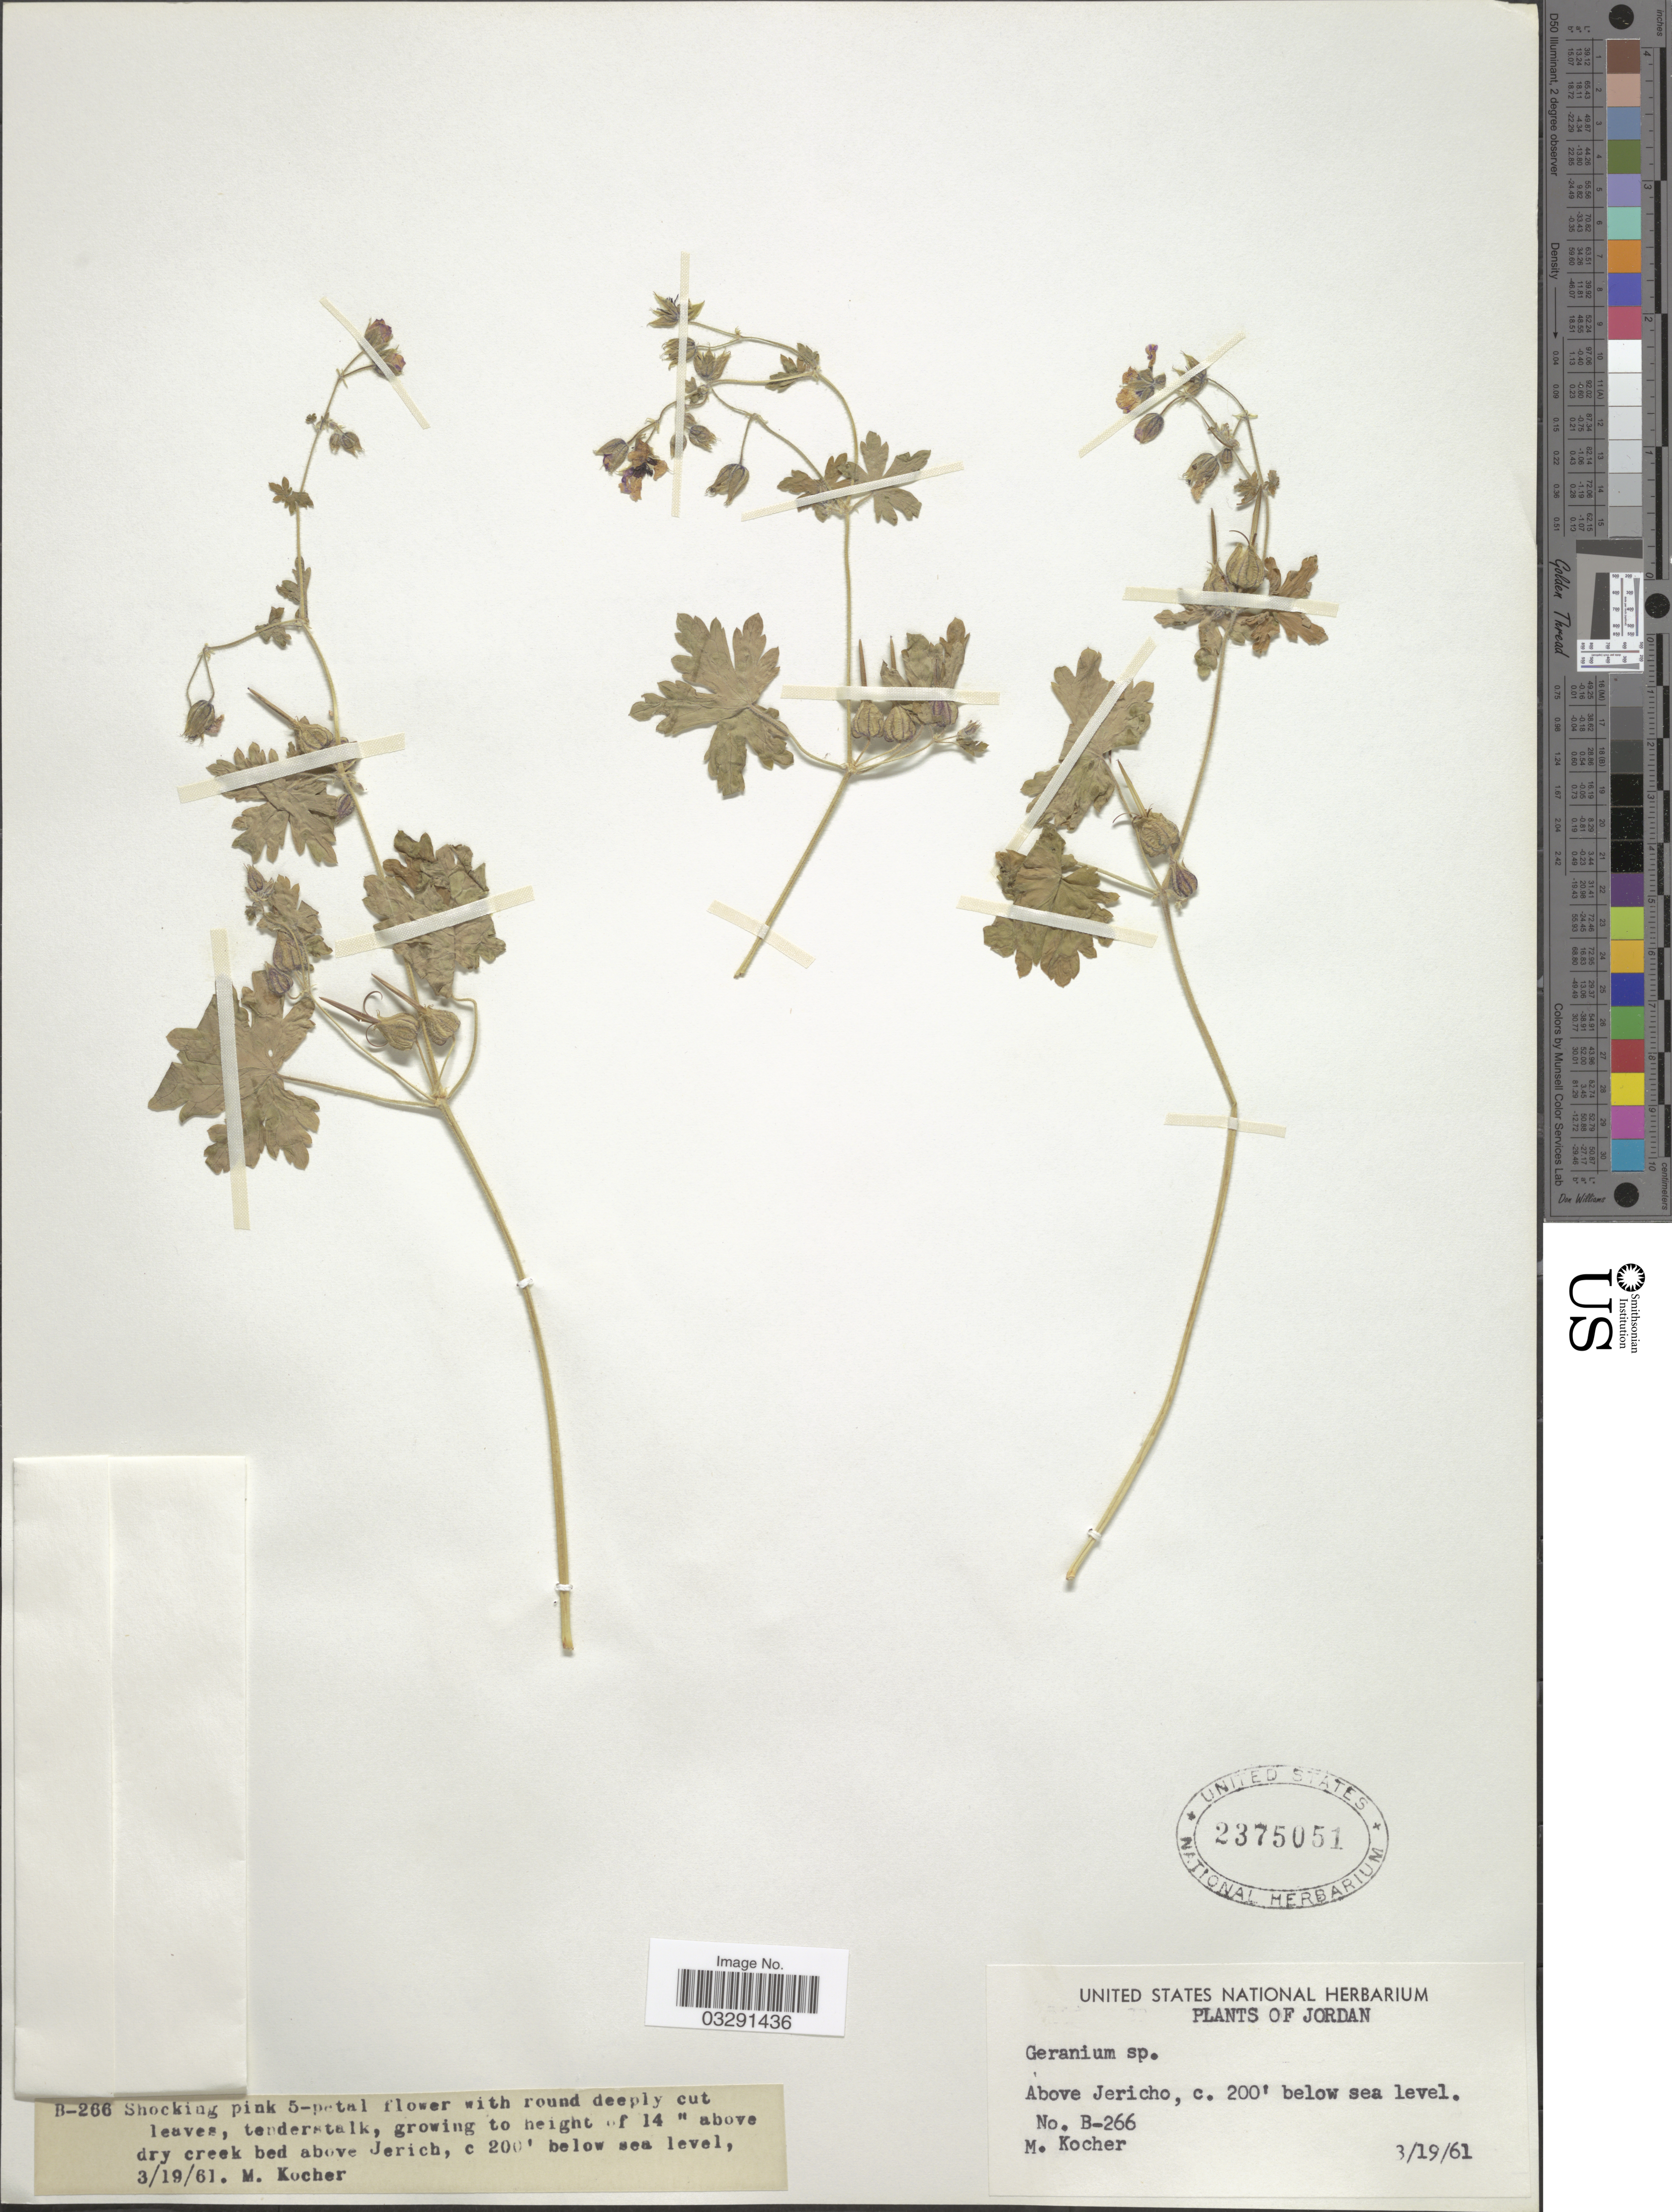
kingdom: Plantae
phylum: Tracheophyta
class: Magnoliopsida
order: Geraniales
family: Geraniaceae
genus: Geranium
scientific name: Geranium sp.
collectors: M. Kocher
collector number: B-266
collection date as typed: Transcribed d/m/y: 19/3/61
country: Jordan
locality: Above Jericho.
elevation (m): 61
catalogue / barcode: US 2375051